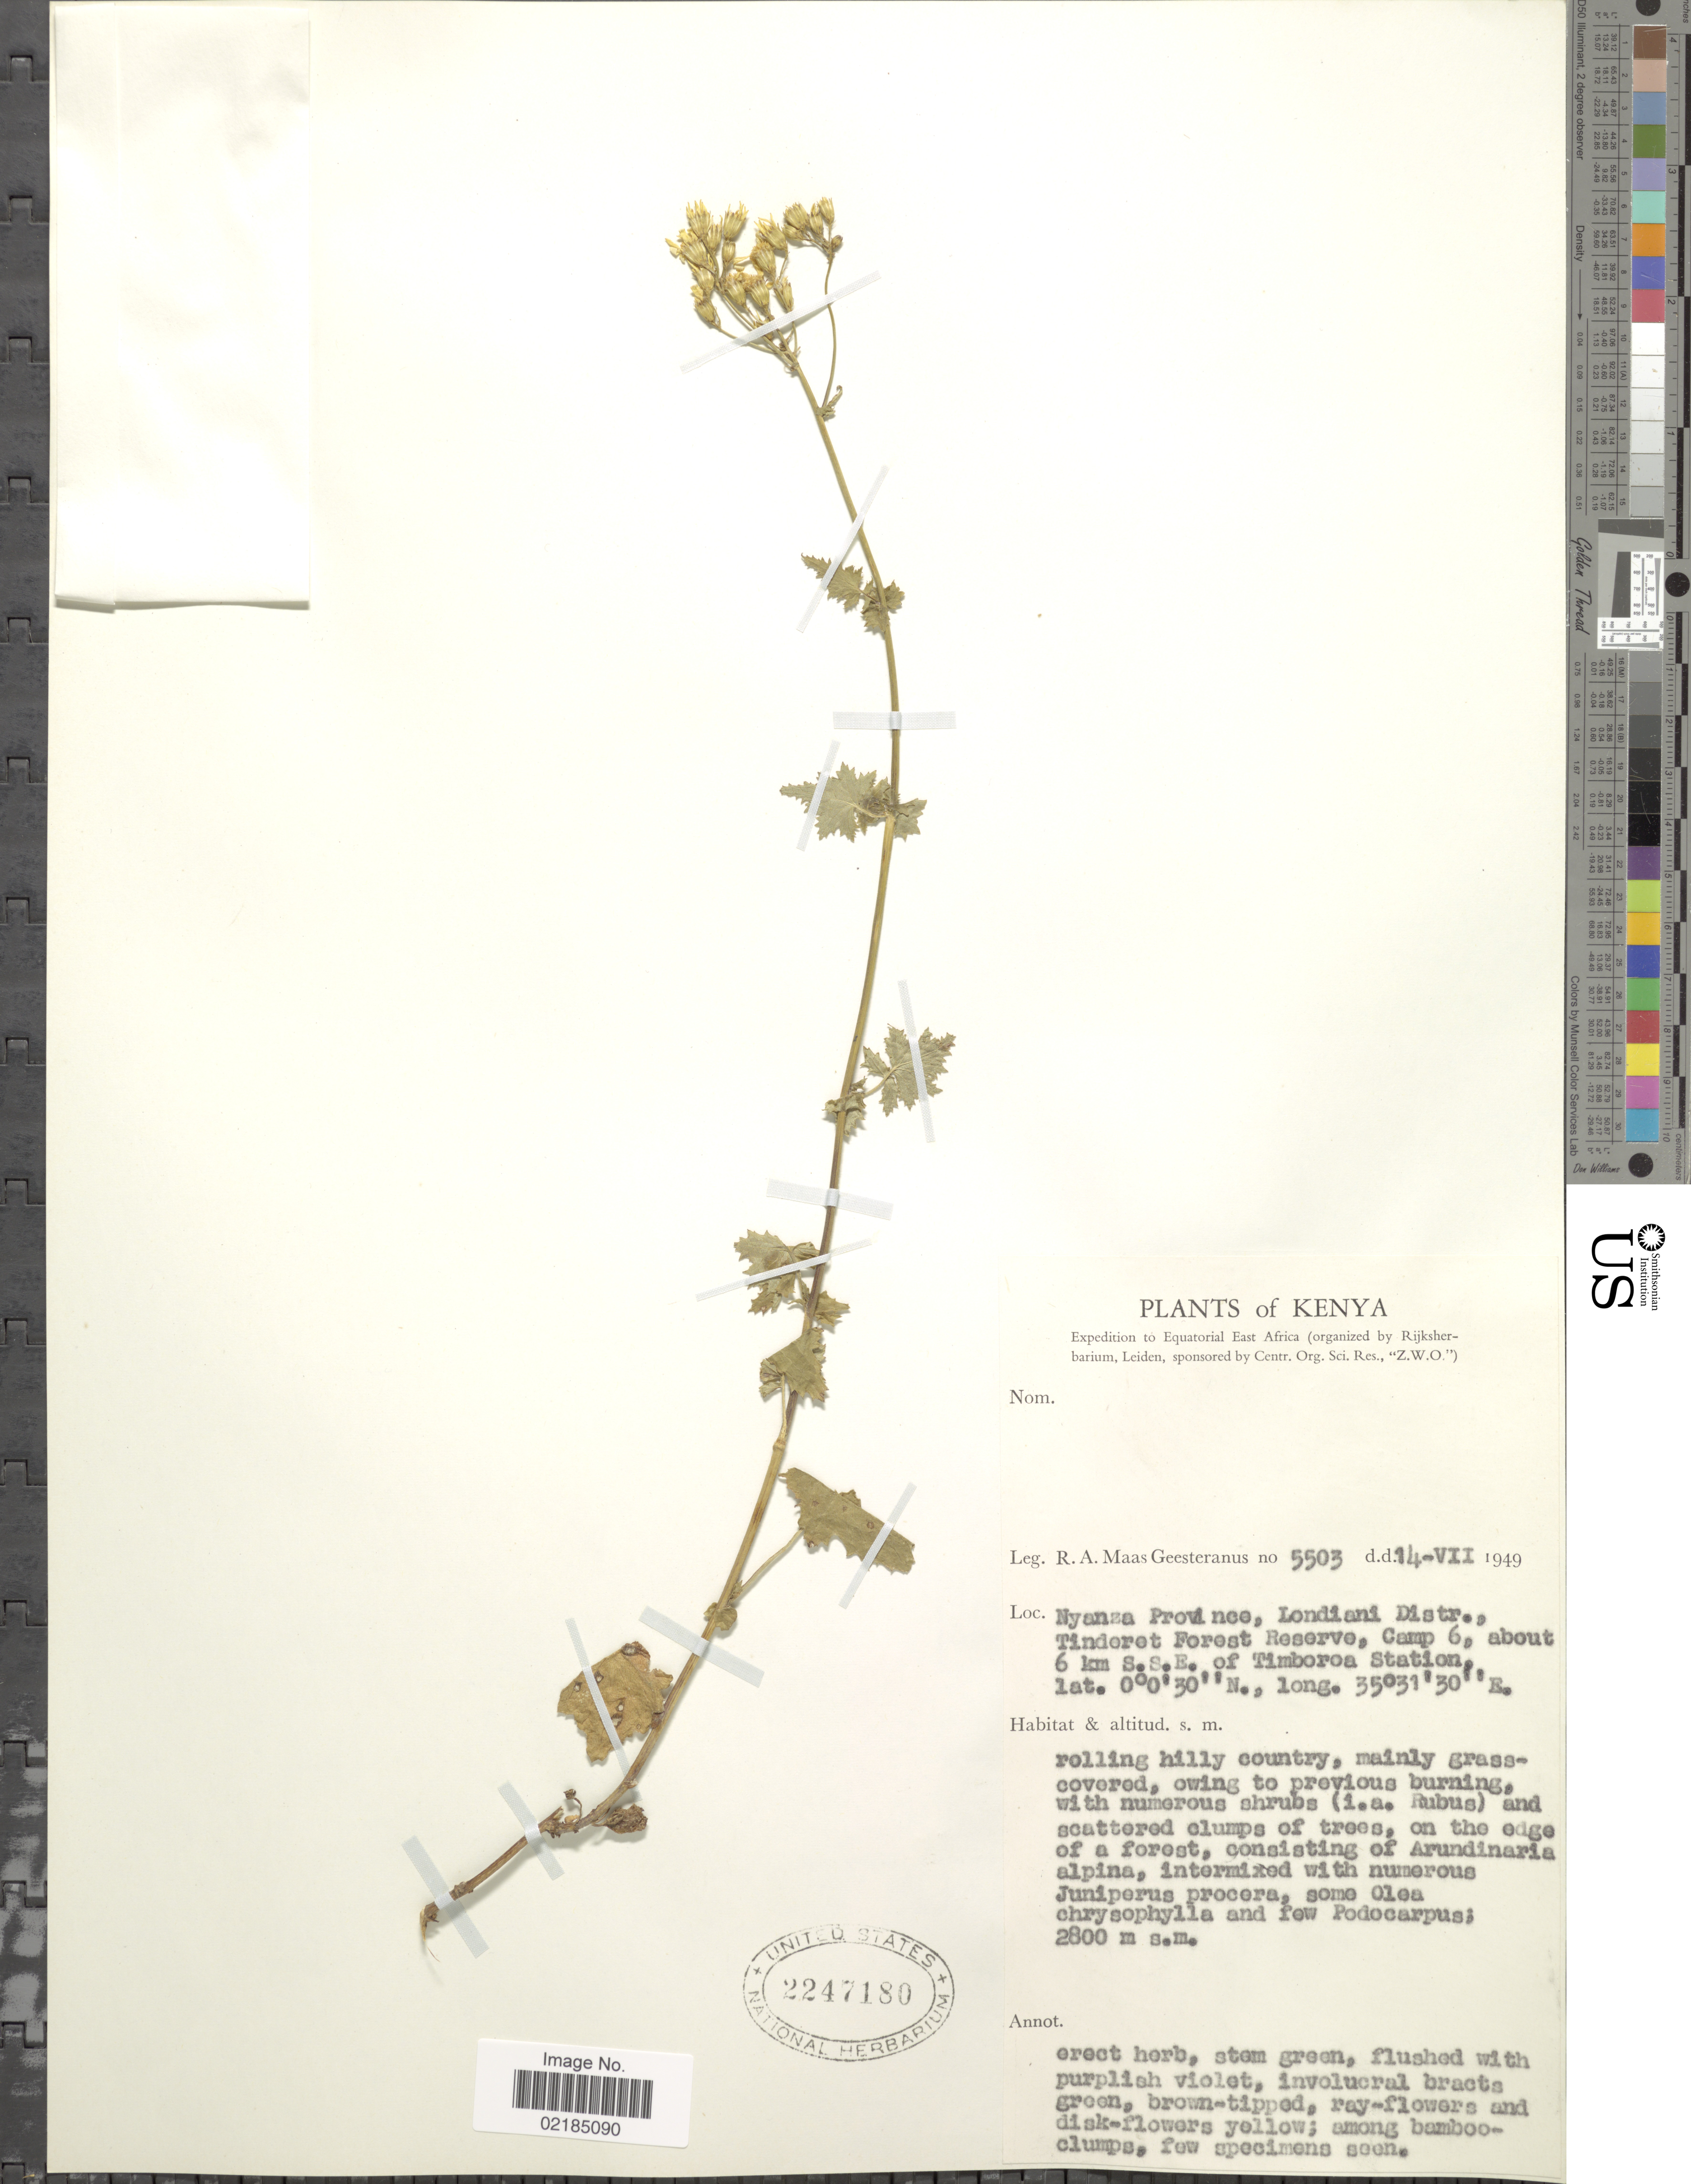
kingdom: Plantae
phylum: Tracheophyta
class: Magnoliopsida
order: Asterales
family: Asteraceae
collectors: R. A. Maas Geesteranus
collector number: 5503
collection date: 1949-07-14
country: Kenya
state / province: Kericho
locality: Nyanza Province, Londiani Distr., Tinderet Forest Reserve, Camp 6, about 6 km S.S.E. of Timboroa Station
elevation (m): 2800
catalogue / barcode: US 2247180